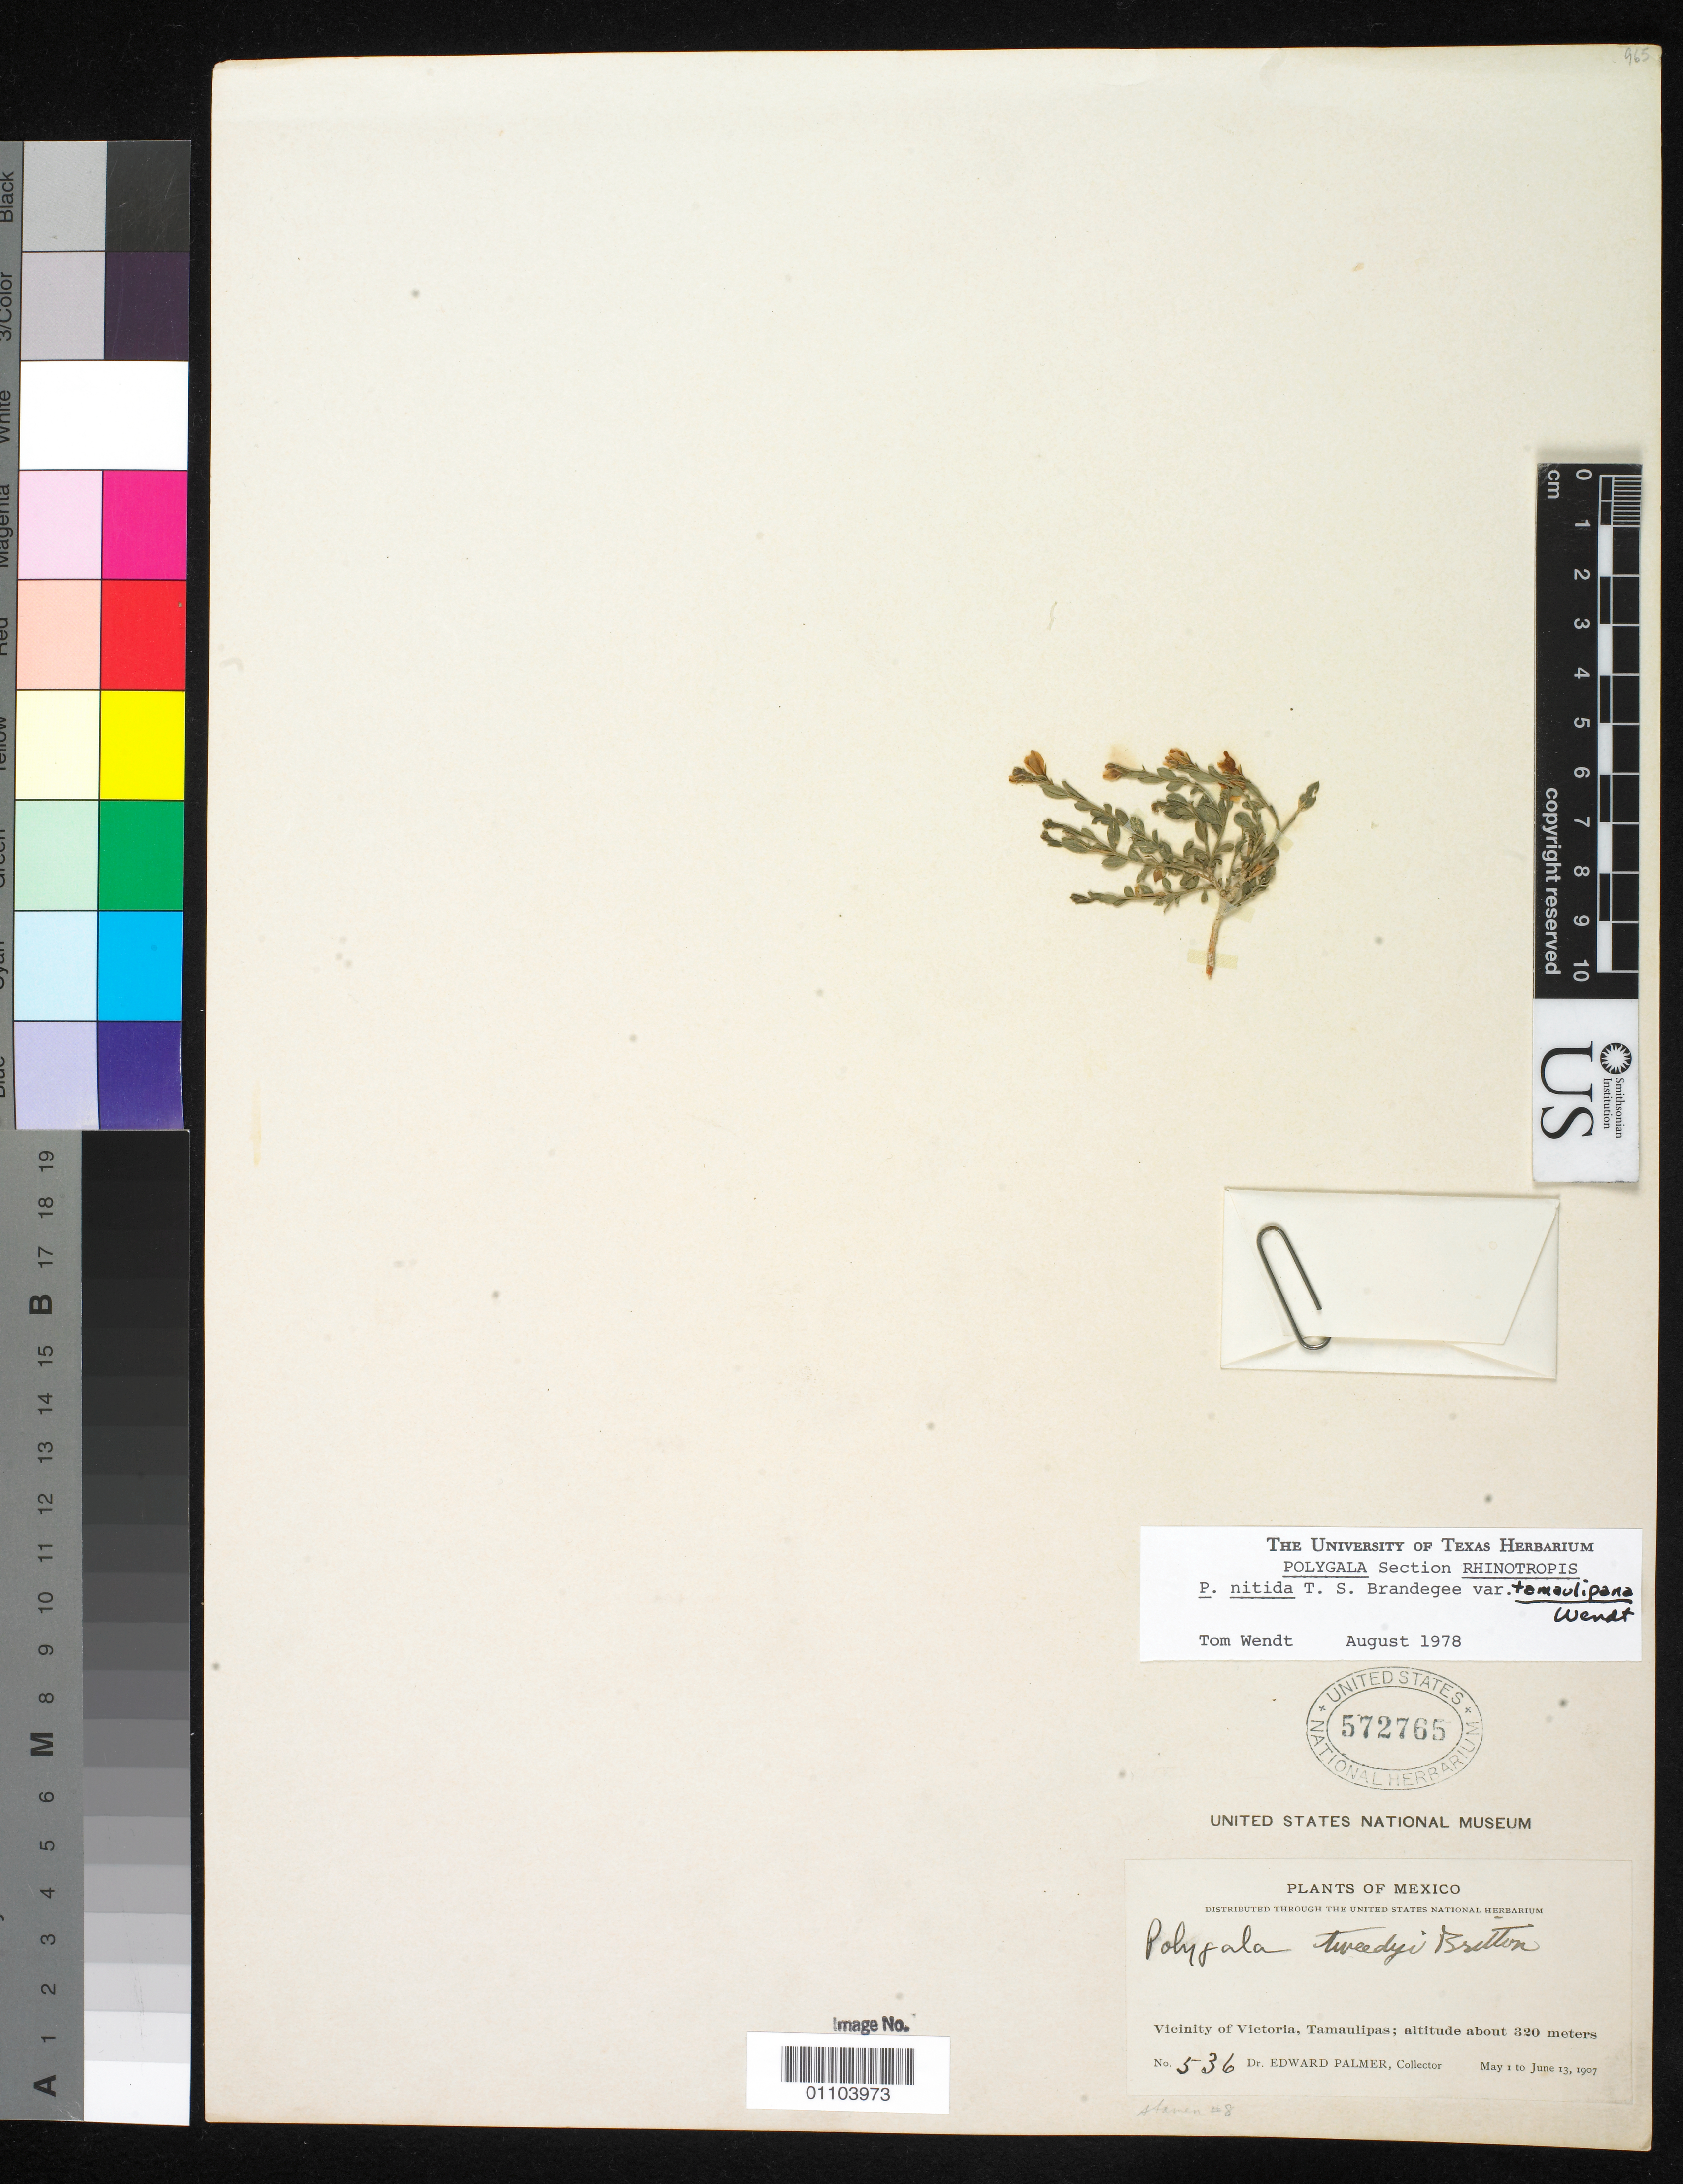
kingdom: Plantae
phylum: Tracheophyta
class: Magnoliopsida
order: Fabales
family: Polygalaceae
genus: Rhinotropis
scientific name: Rhinotropis nitida var. tamaulipana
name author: (T. Wendt) J.R. Abbott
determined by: Strong, Mark T., (BOT), Smithsonian Institution - National Museum of Natural History (UNITED STATES)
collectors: E. Palmer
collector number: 536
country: Mexico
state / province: Tamaulipas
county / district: Victoria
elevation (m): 320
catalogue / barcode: US 572765